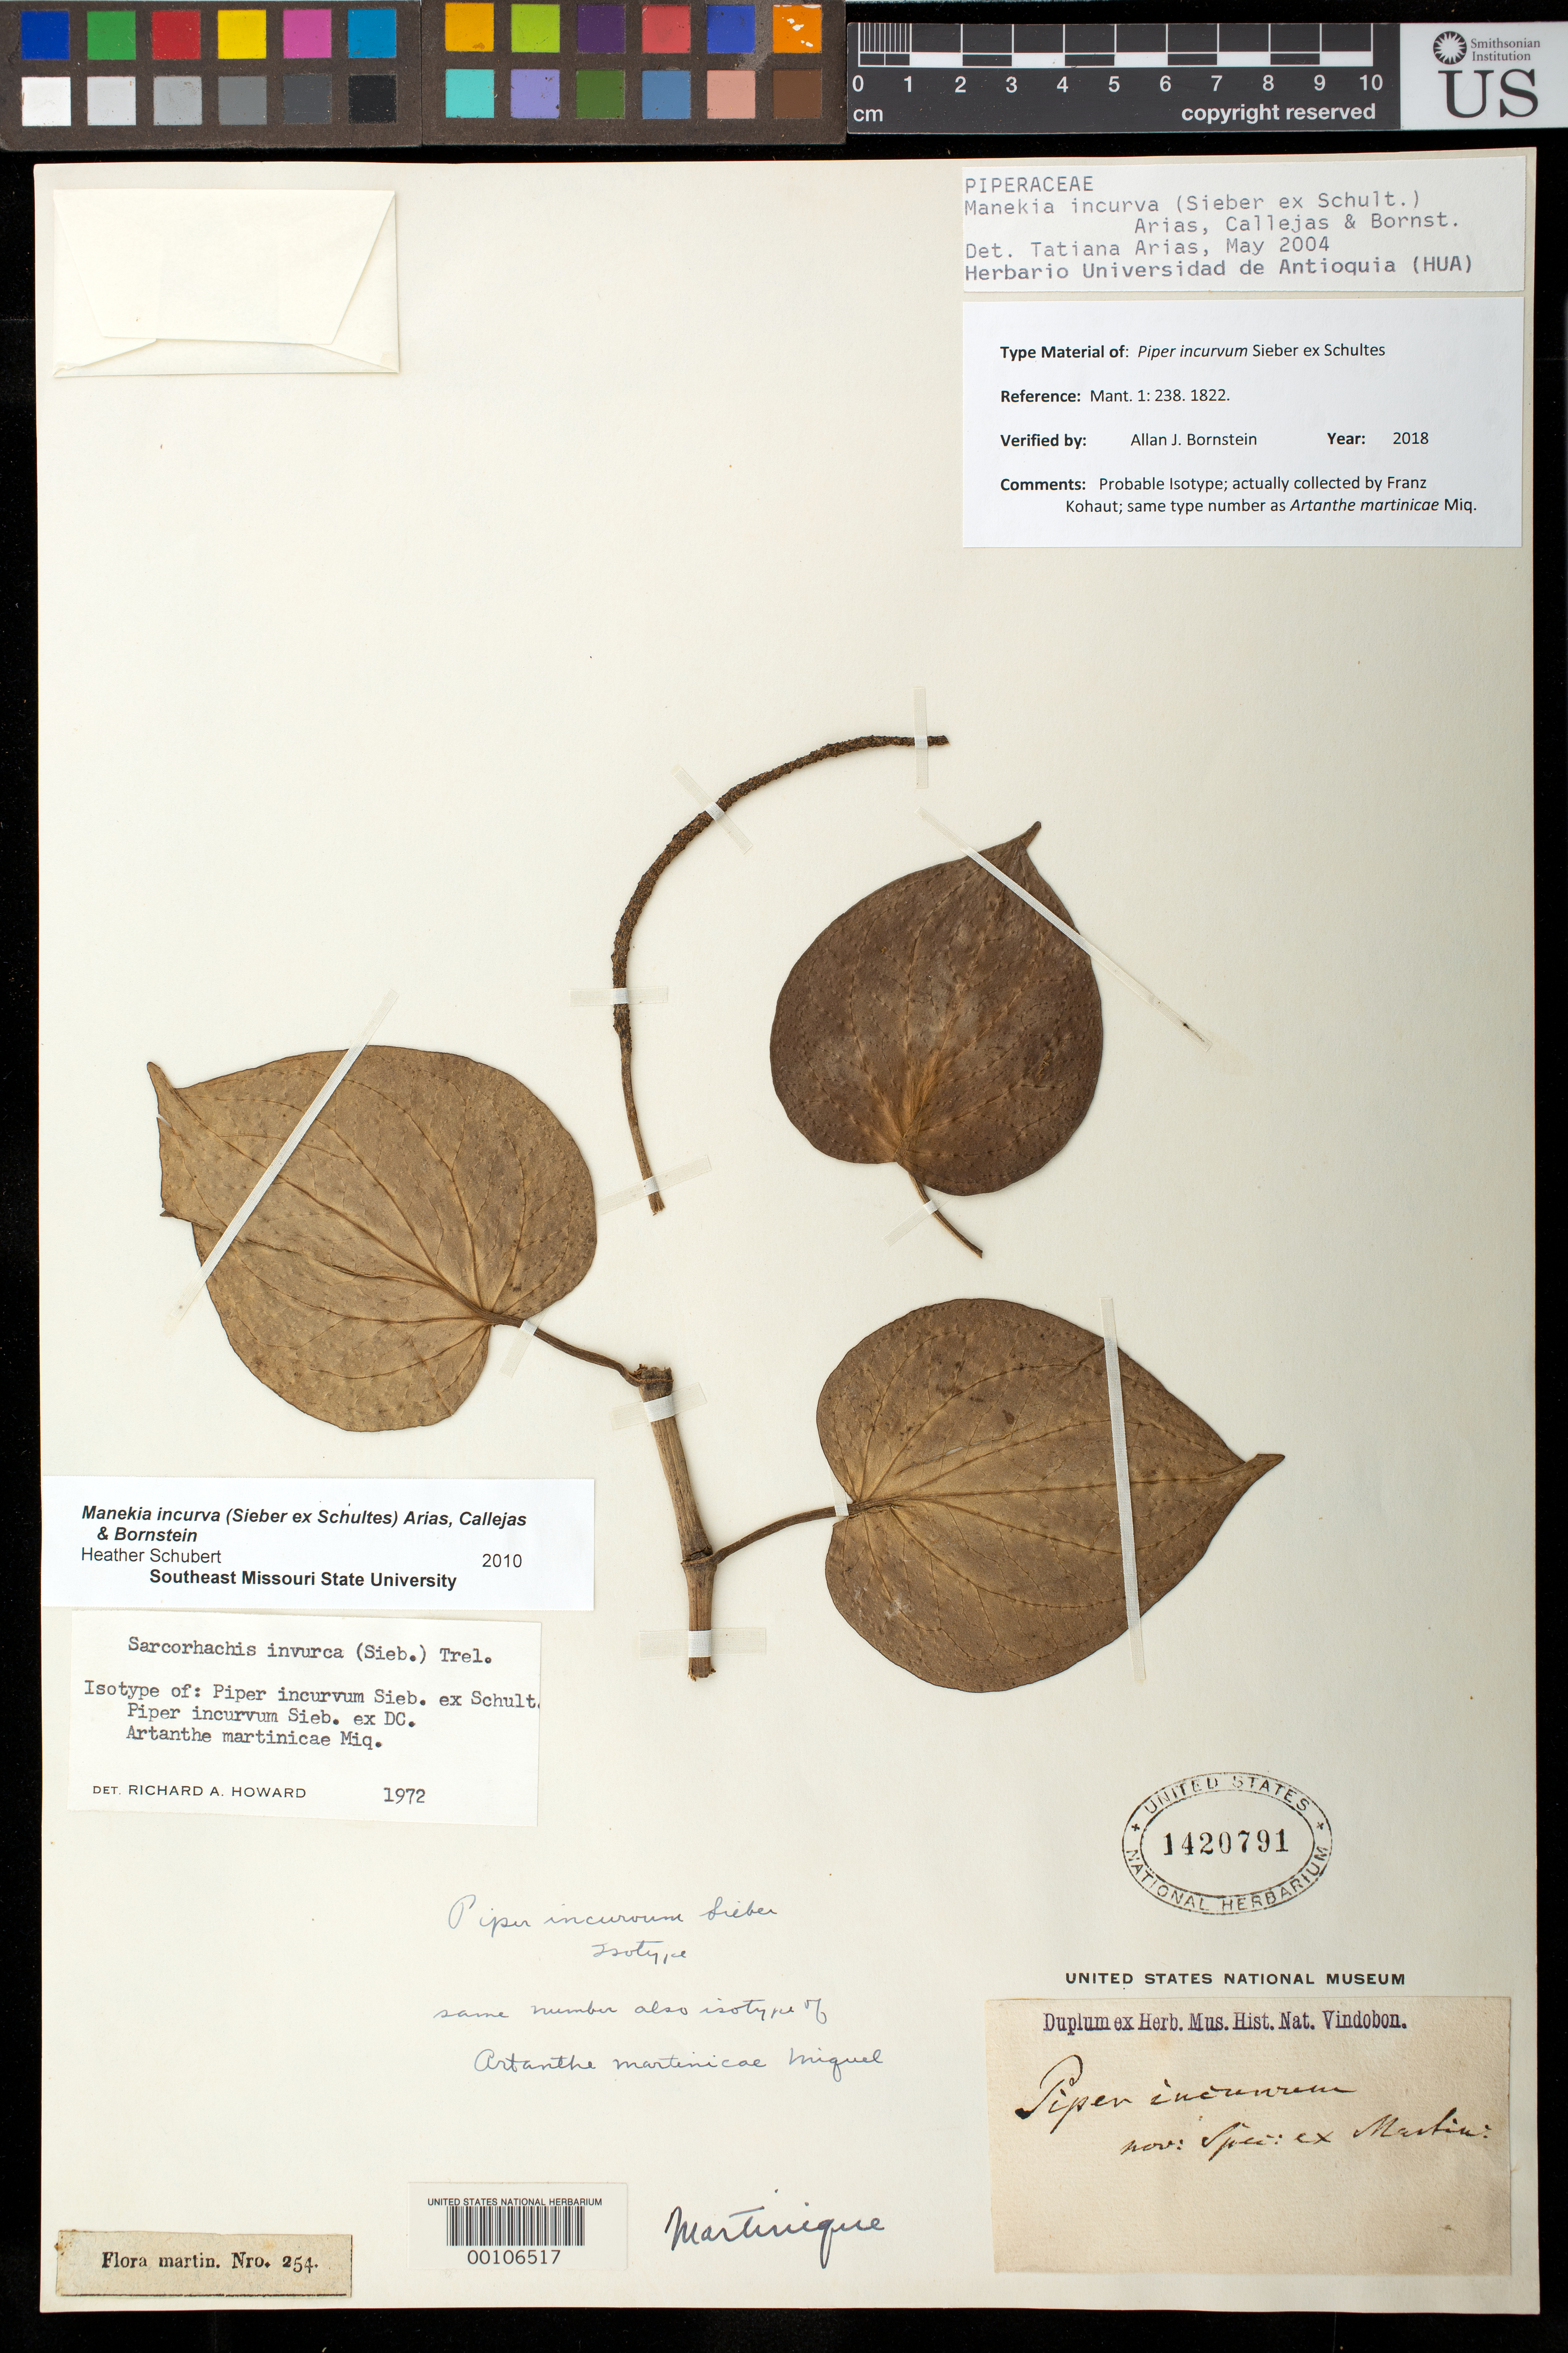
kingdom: Plantae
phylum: Tracheophyta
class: Magnoliopsida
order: Piperales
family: Piperaceae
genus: Piper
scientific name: Piper incurvum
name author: Sieber ex Schult.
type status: Isotype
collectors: F. W. Sieber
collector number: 254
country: Martinique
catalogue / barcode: US 1420791